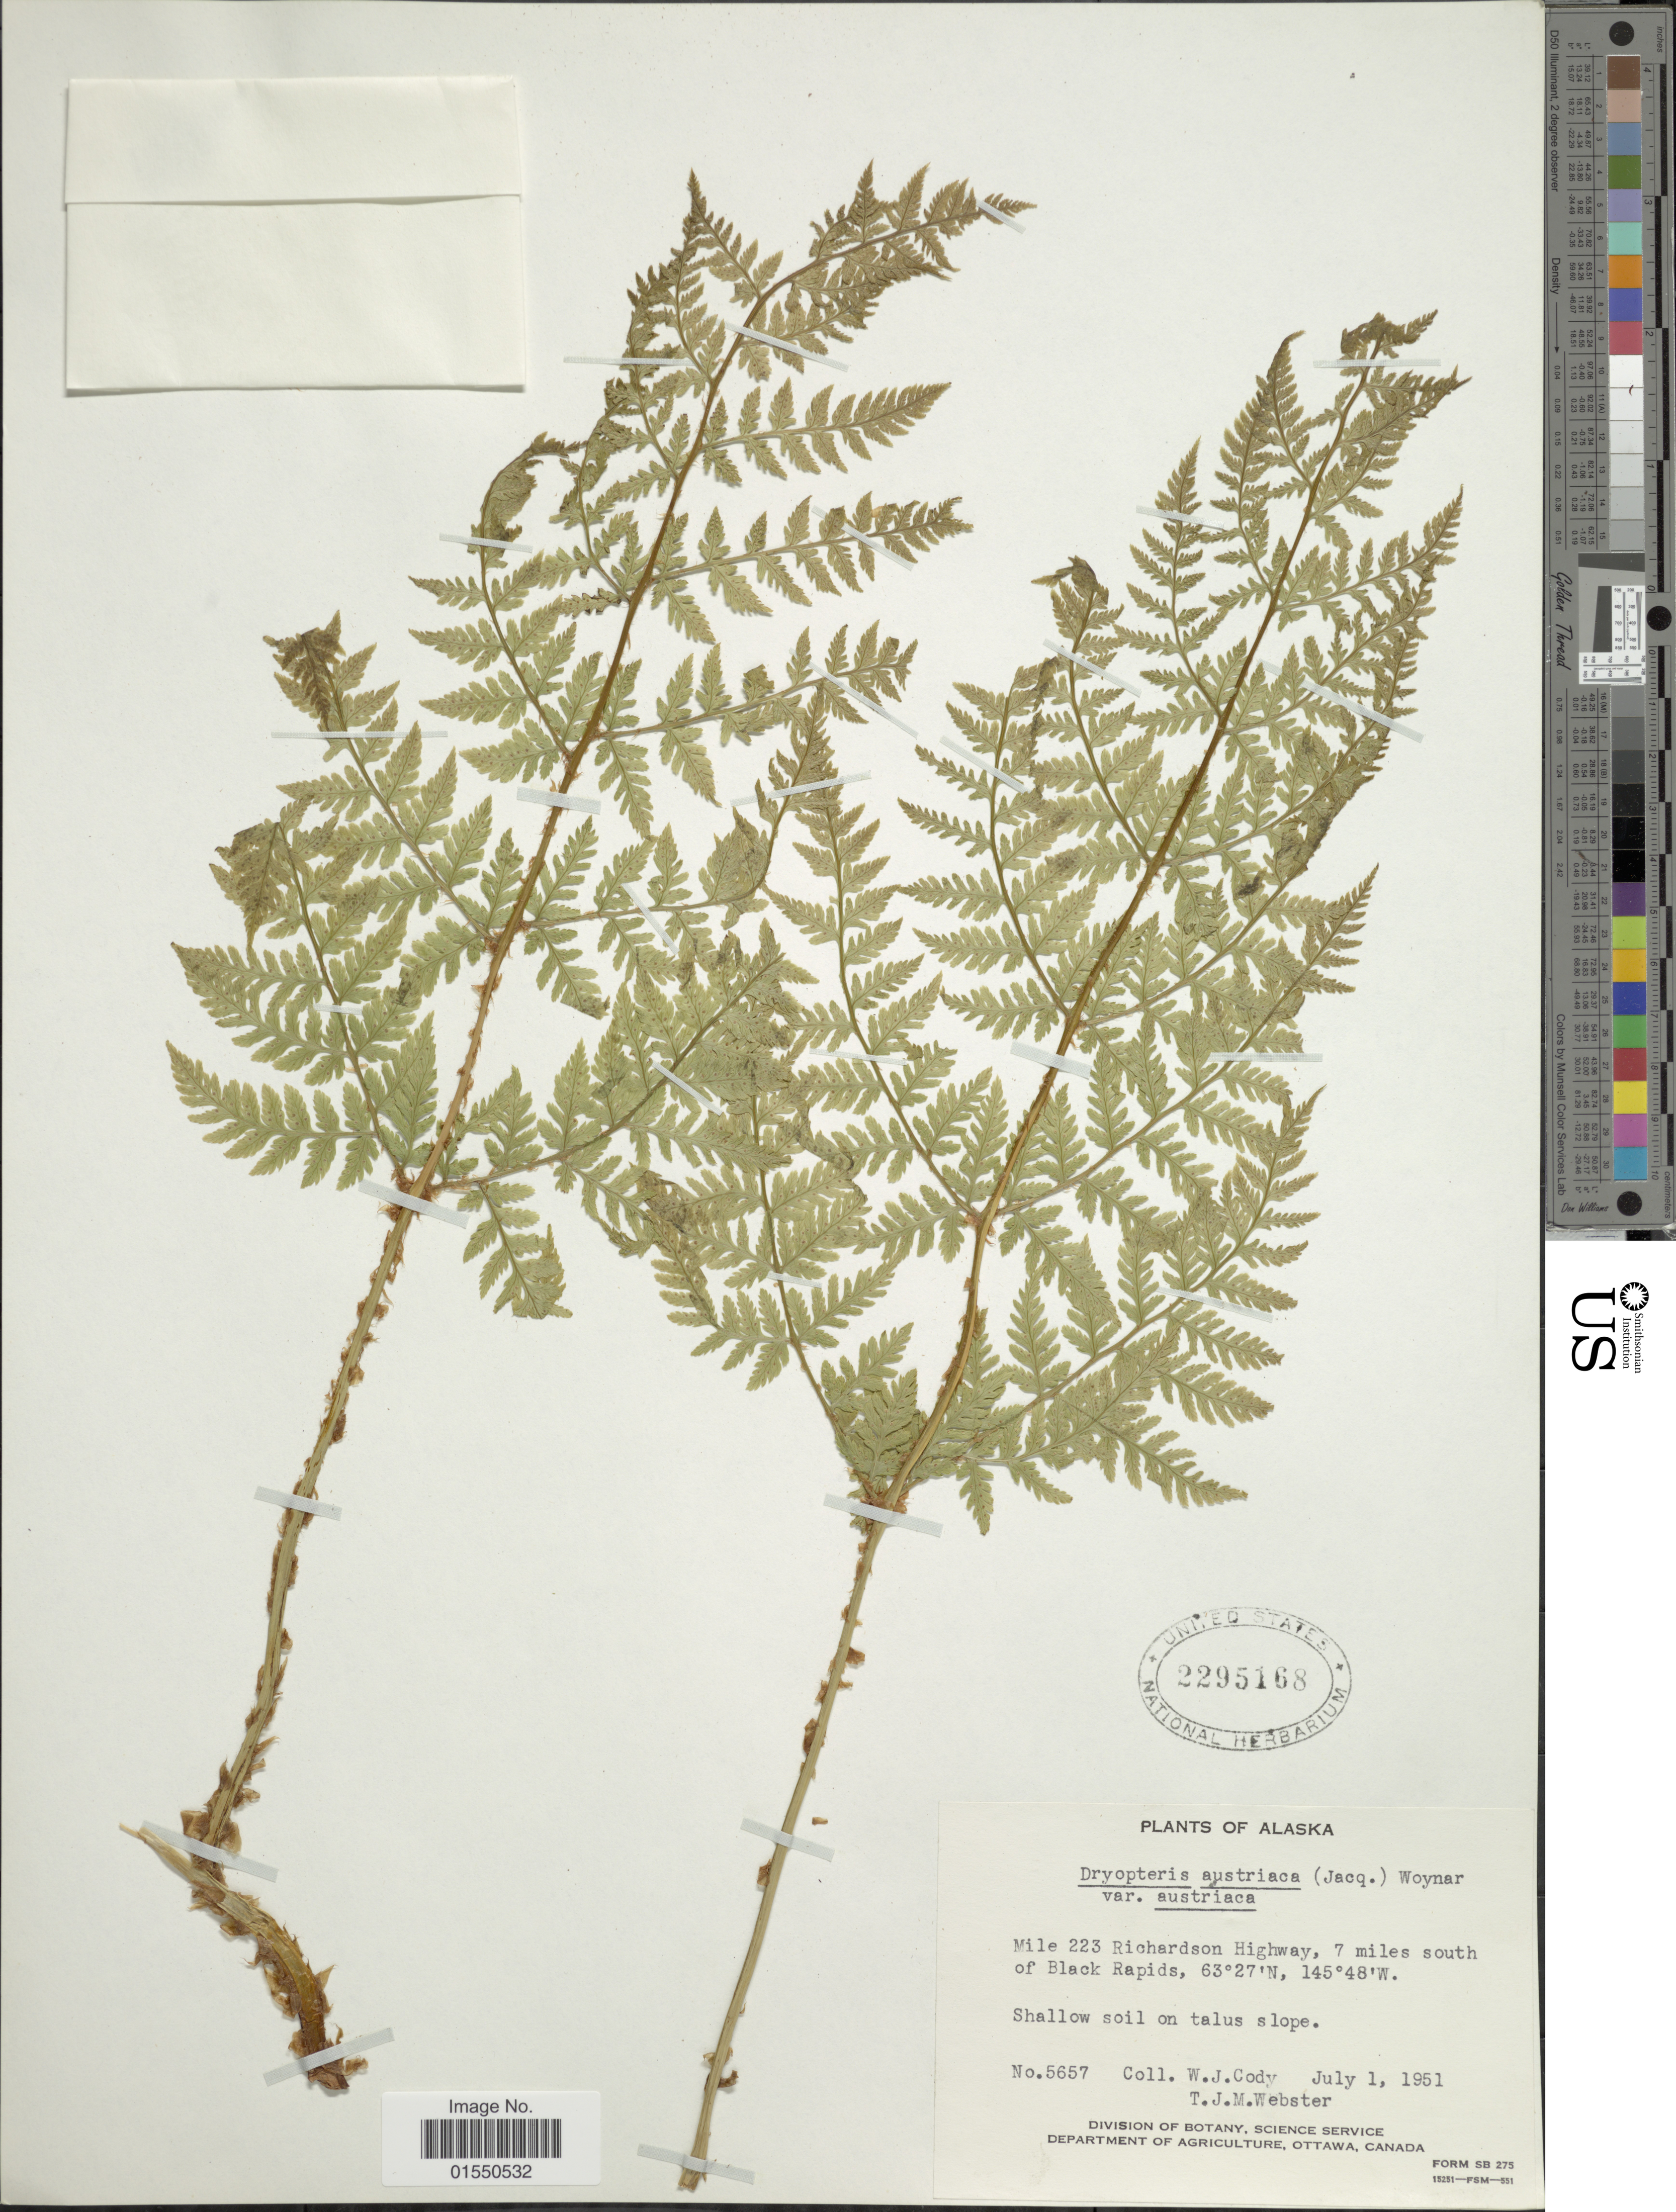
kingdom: Plantae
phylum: Tracheophyta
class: Polypodiopsida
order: Polypodiales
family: Dryopteridaceae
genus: Dryopteris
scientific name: Dryopteris expansa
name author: (C. Presl) Fraser-Jenk. & Jermy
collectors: W. Cody & T. J. Webster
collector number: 5657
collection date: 1951-07-01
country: United States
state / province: Alaska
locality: Mile 223 Richardson Highway, 7 miles south of Black Rapids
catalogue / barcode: US 2295168